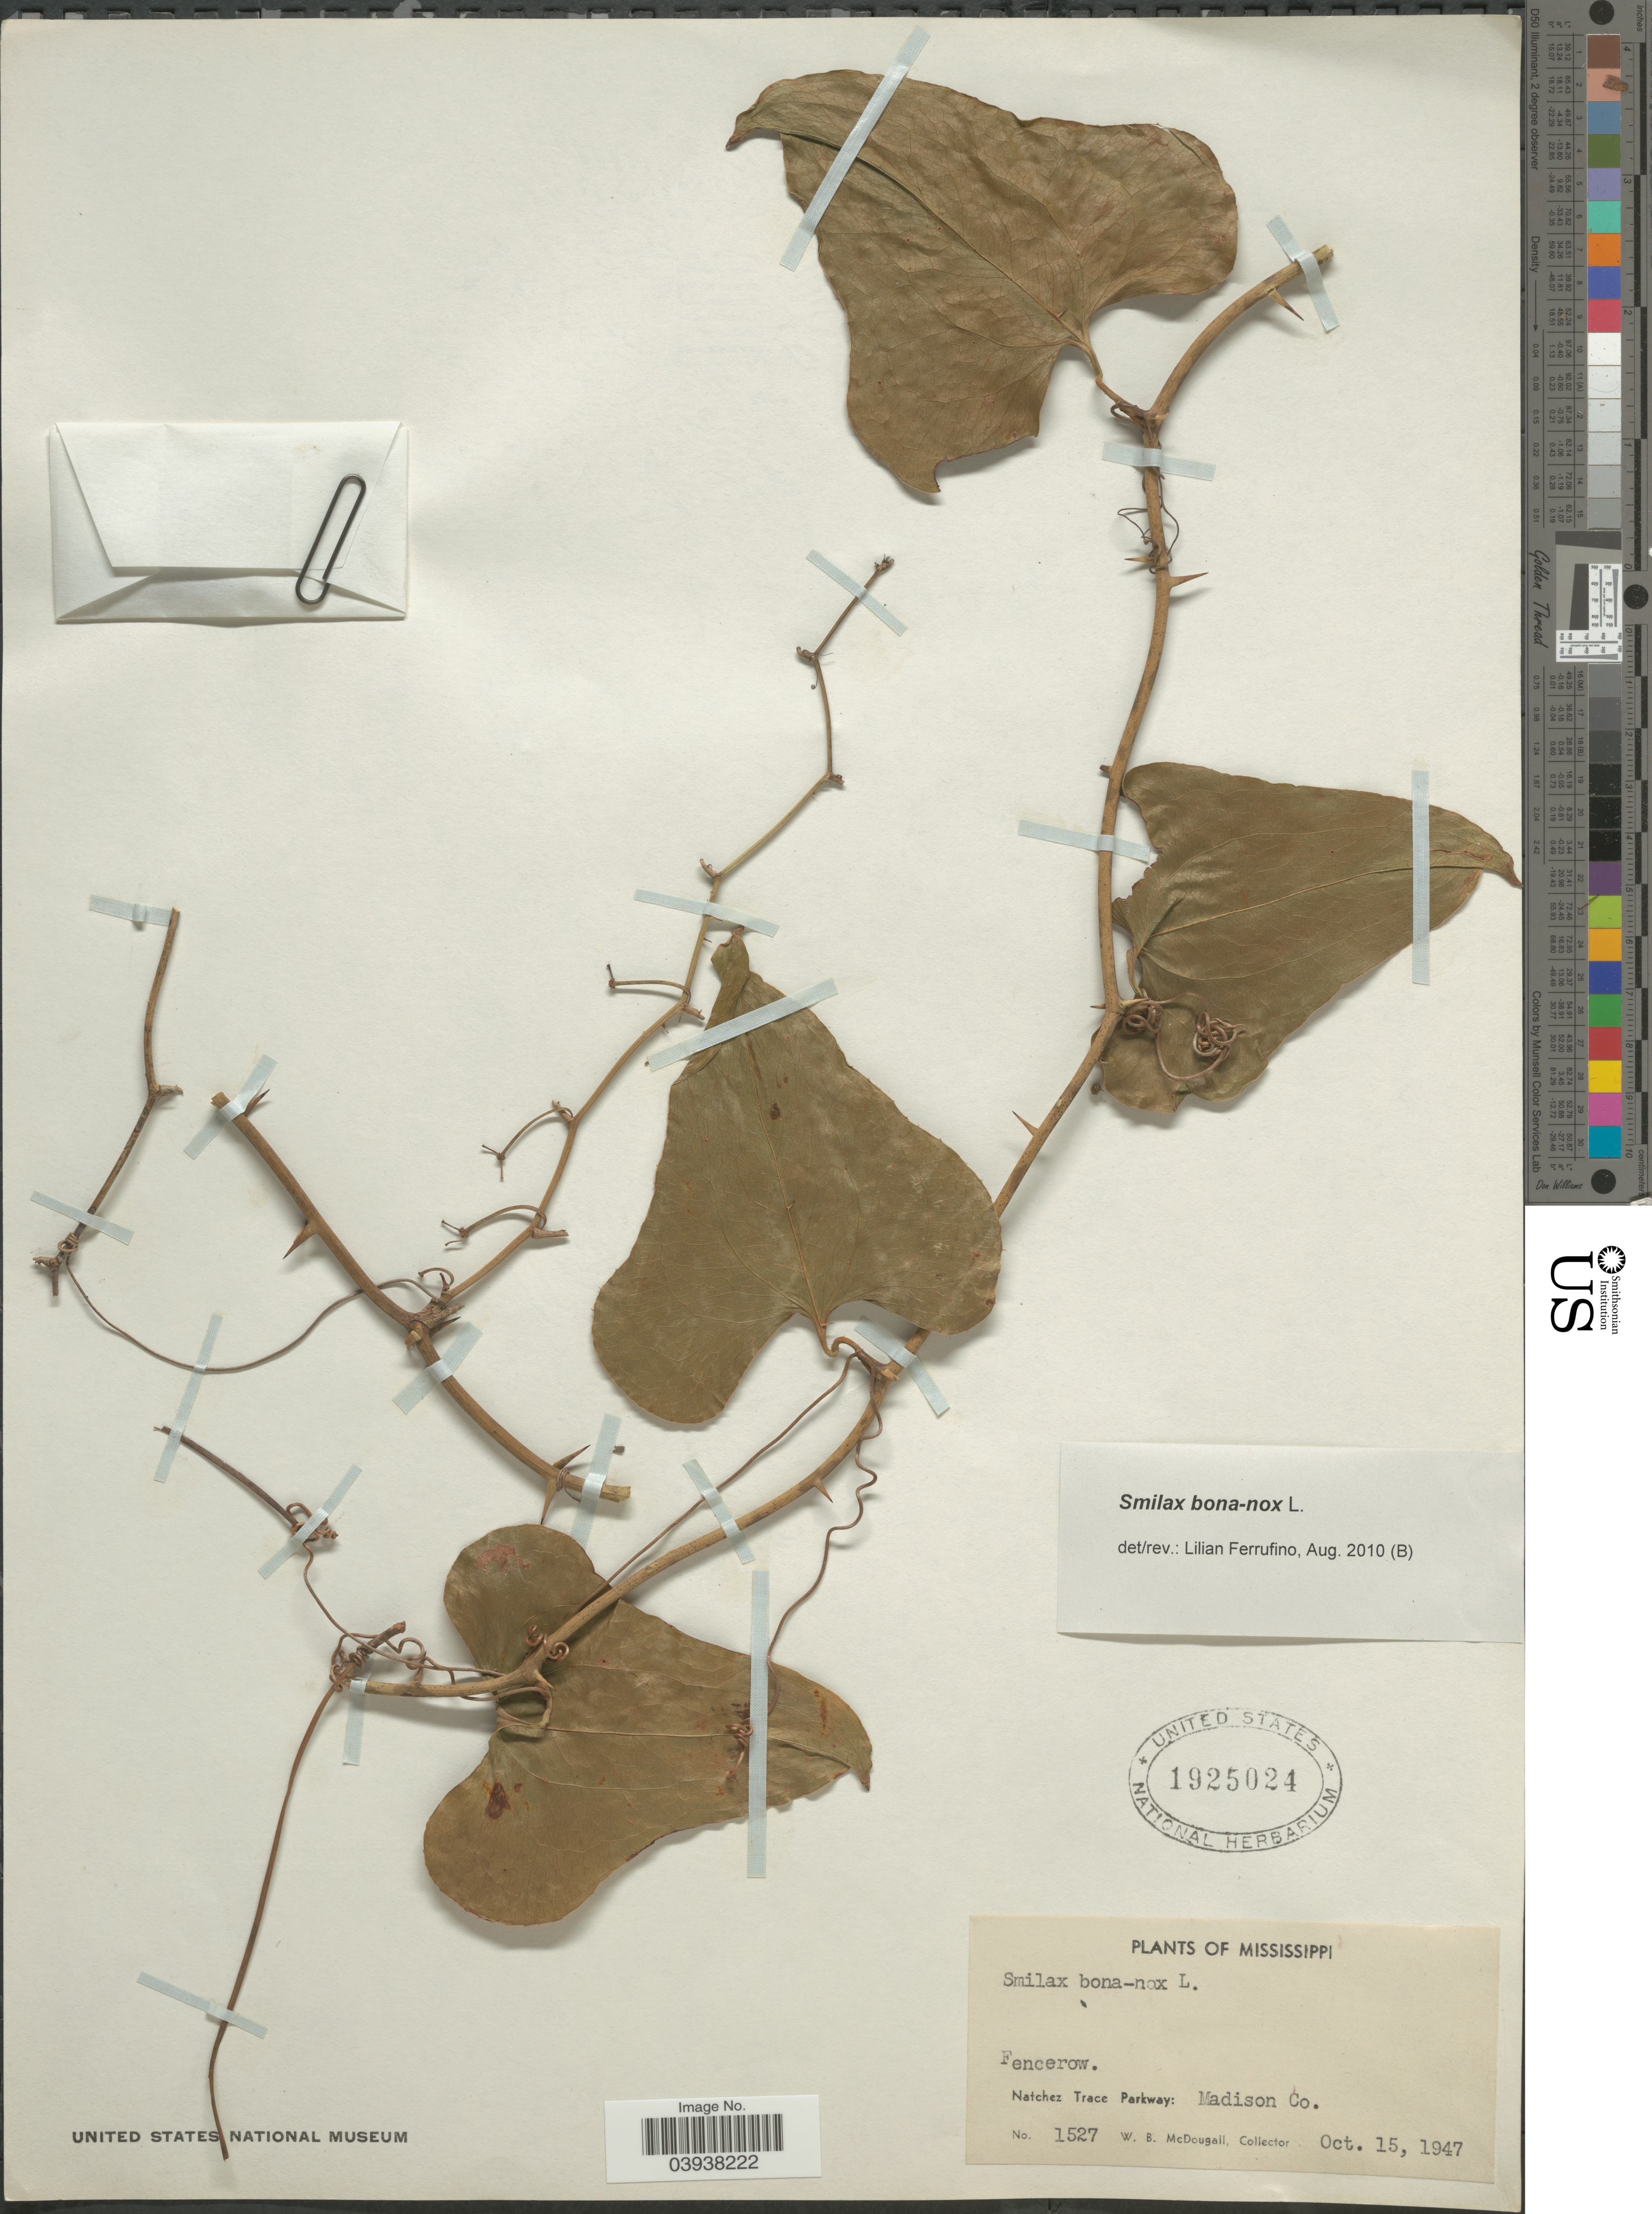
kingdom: Plantae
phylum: Tracheophyta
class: Liliopsida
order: Liliales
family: Smilacaceae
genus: Smilax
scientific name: Smilax bona-nox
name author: L.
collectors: W. B. McDougall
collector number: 1527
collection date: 1947-10-15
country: United States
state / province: Mississippi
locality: Natchez Trace Parkway: Madison Co.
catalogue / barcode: US 1925024